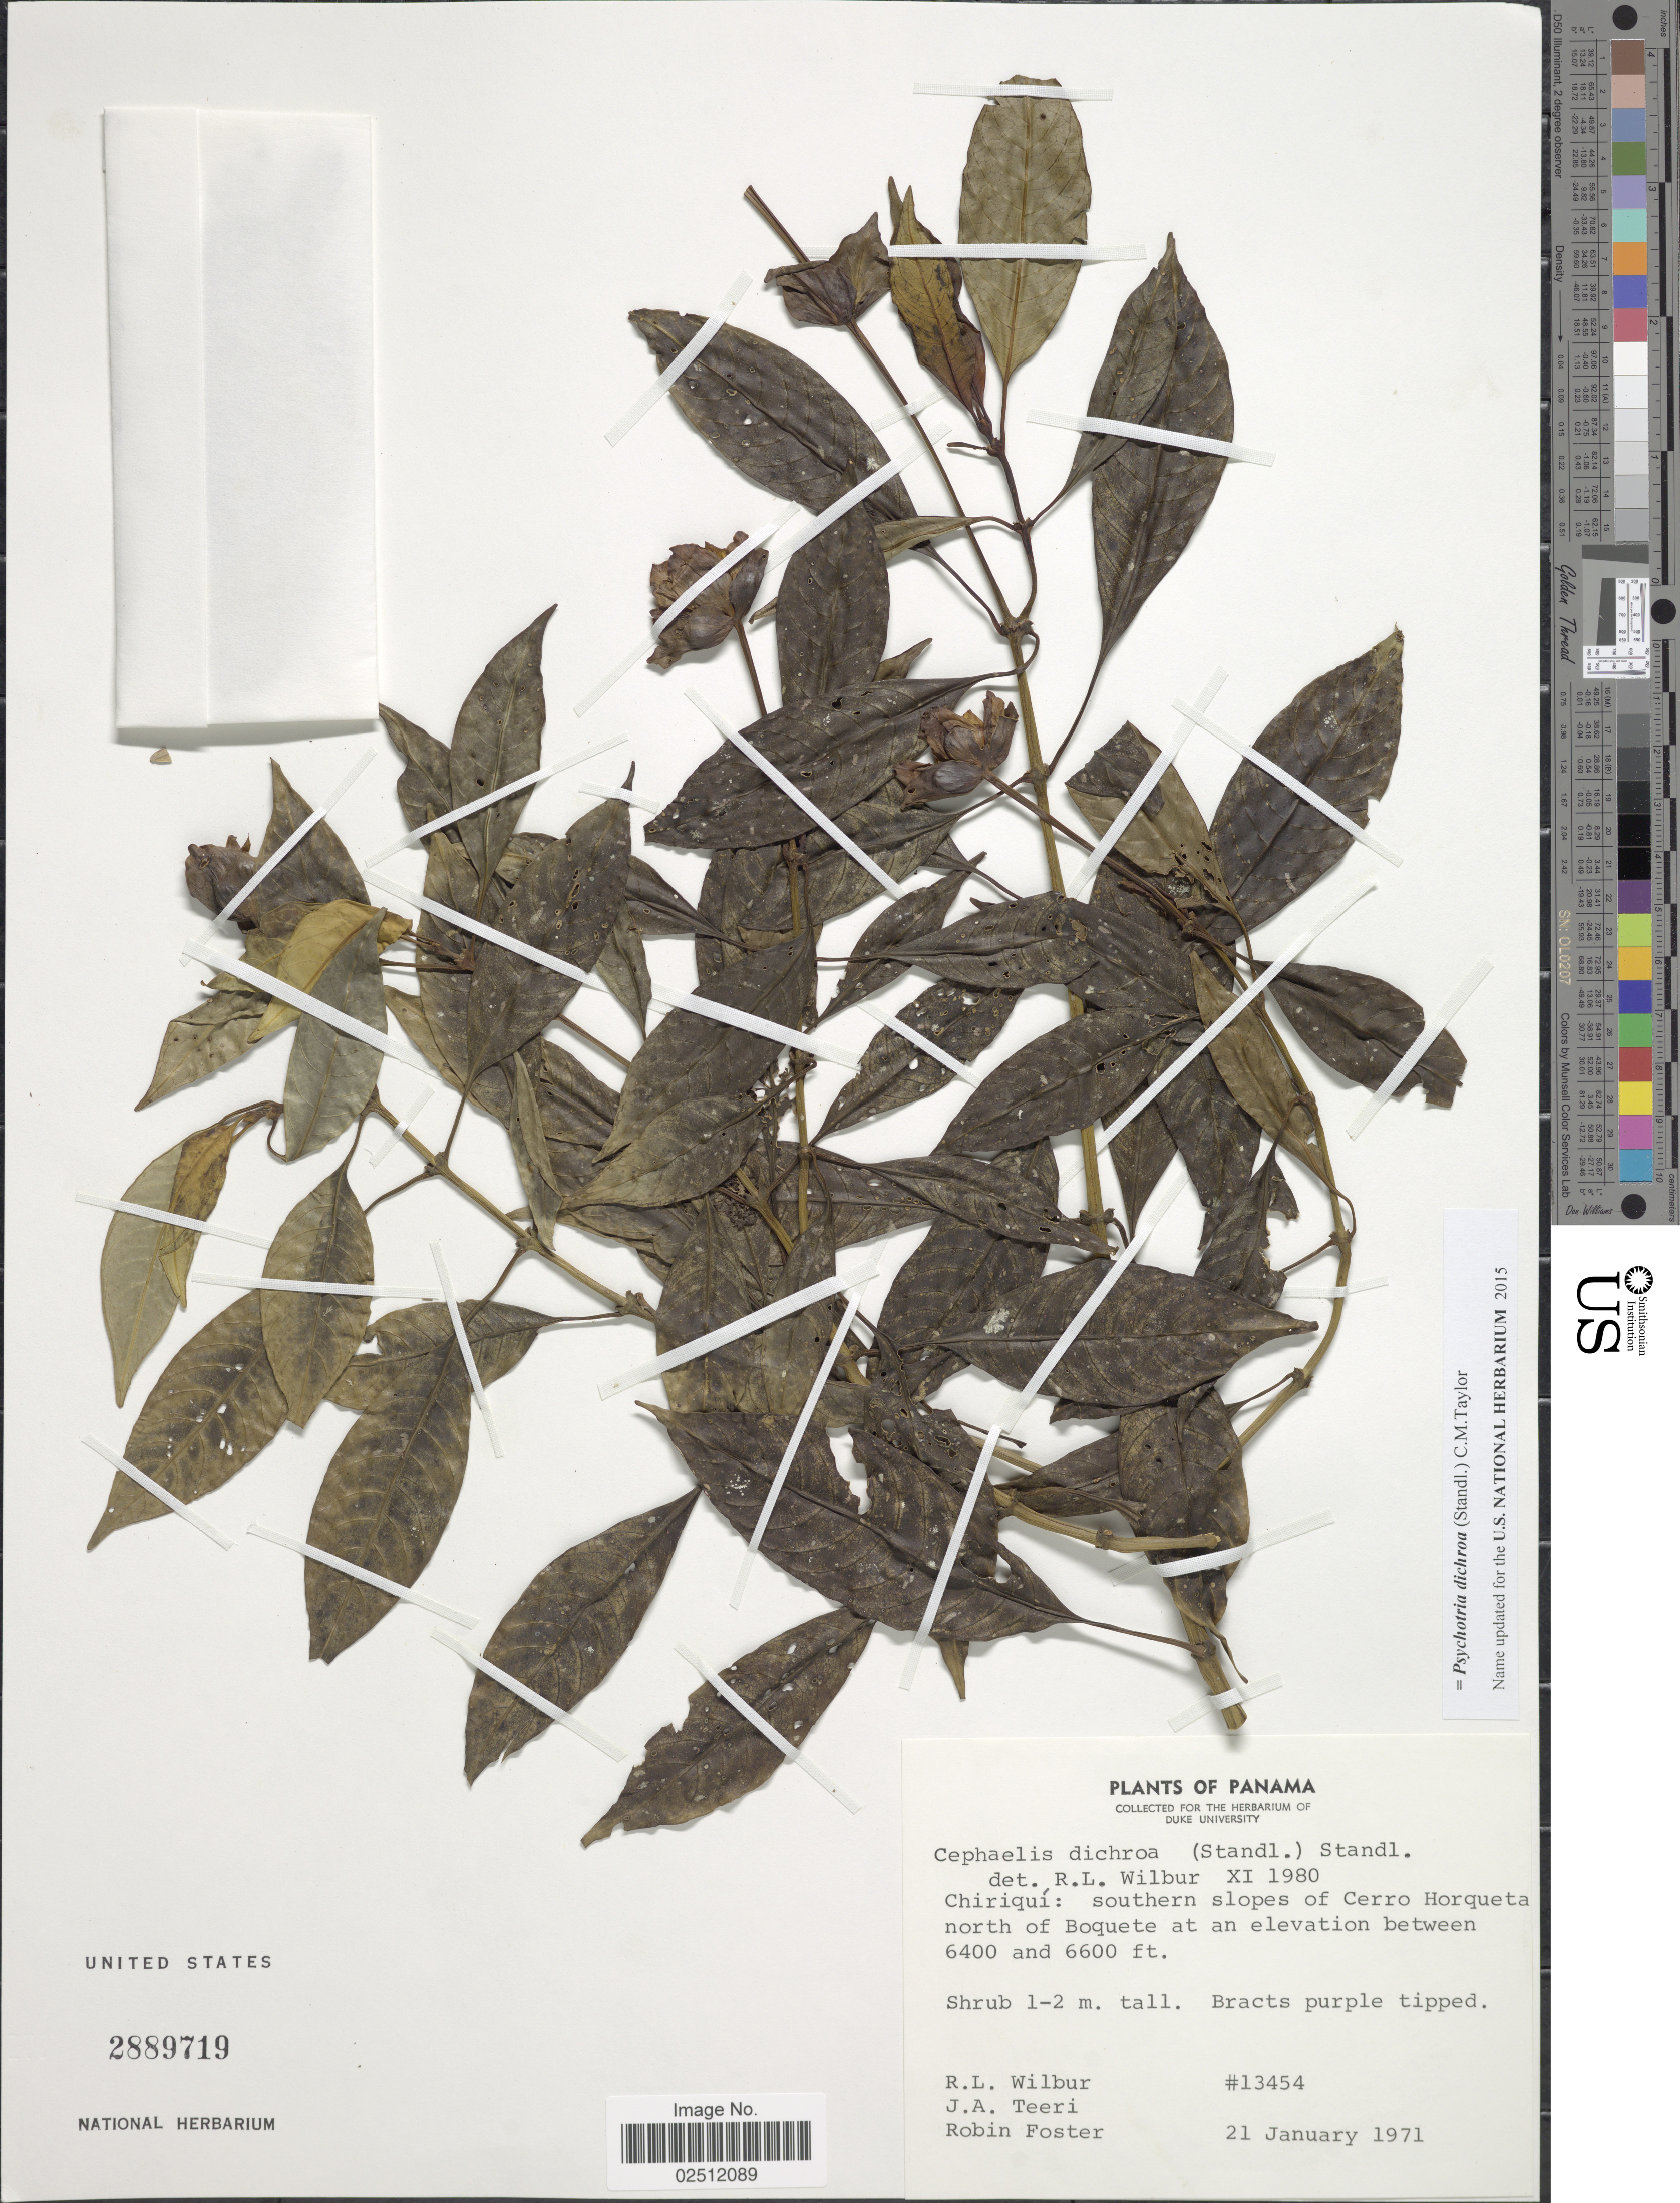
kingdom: Plantae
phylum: Tracheophyta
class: Magnoliopsida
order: Gentianales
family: Rubiaceae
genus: Psychotria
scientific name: Psychotria dichroa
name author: (Standl.) C.M. Taylor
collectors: R. L. Wilbur, J. Teeri & R. B. Foster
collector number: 13454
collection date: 1971-01-21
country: Panama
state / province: Chiriqui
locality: Southern slopes of Cerro Horqueta north of Boquete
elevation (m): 1951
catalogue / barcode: US 2889719